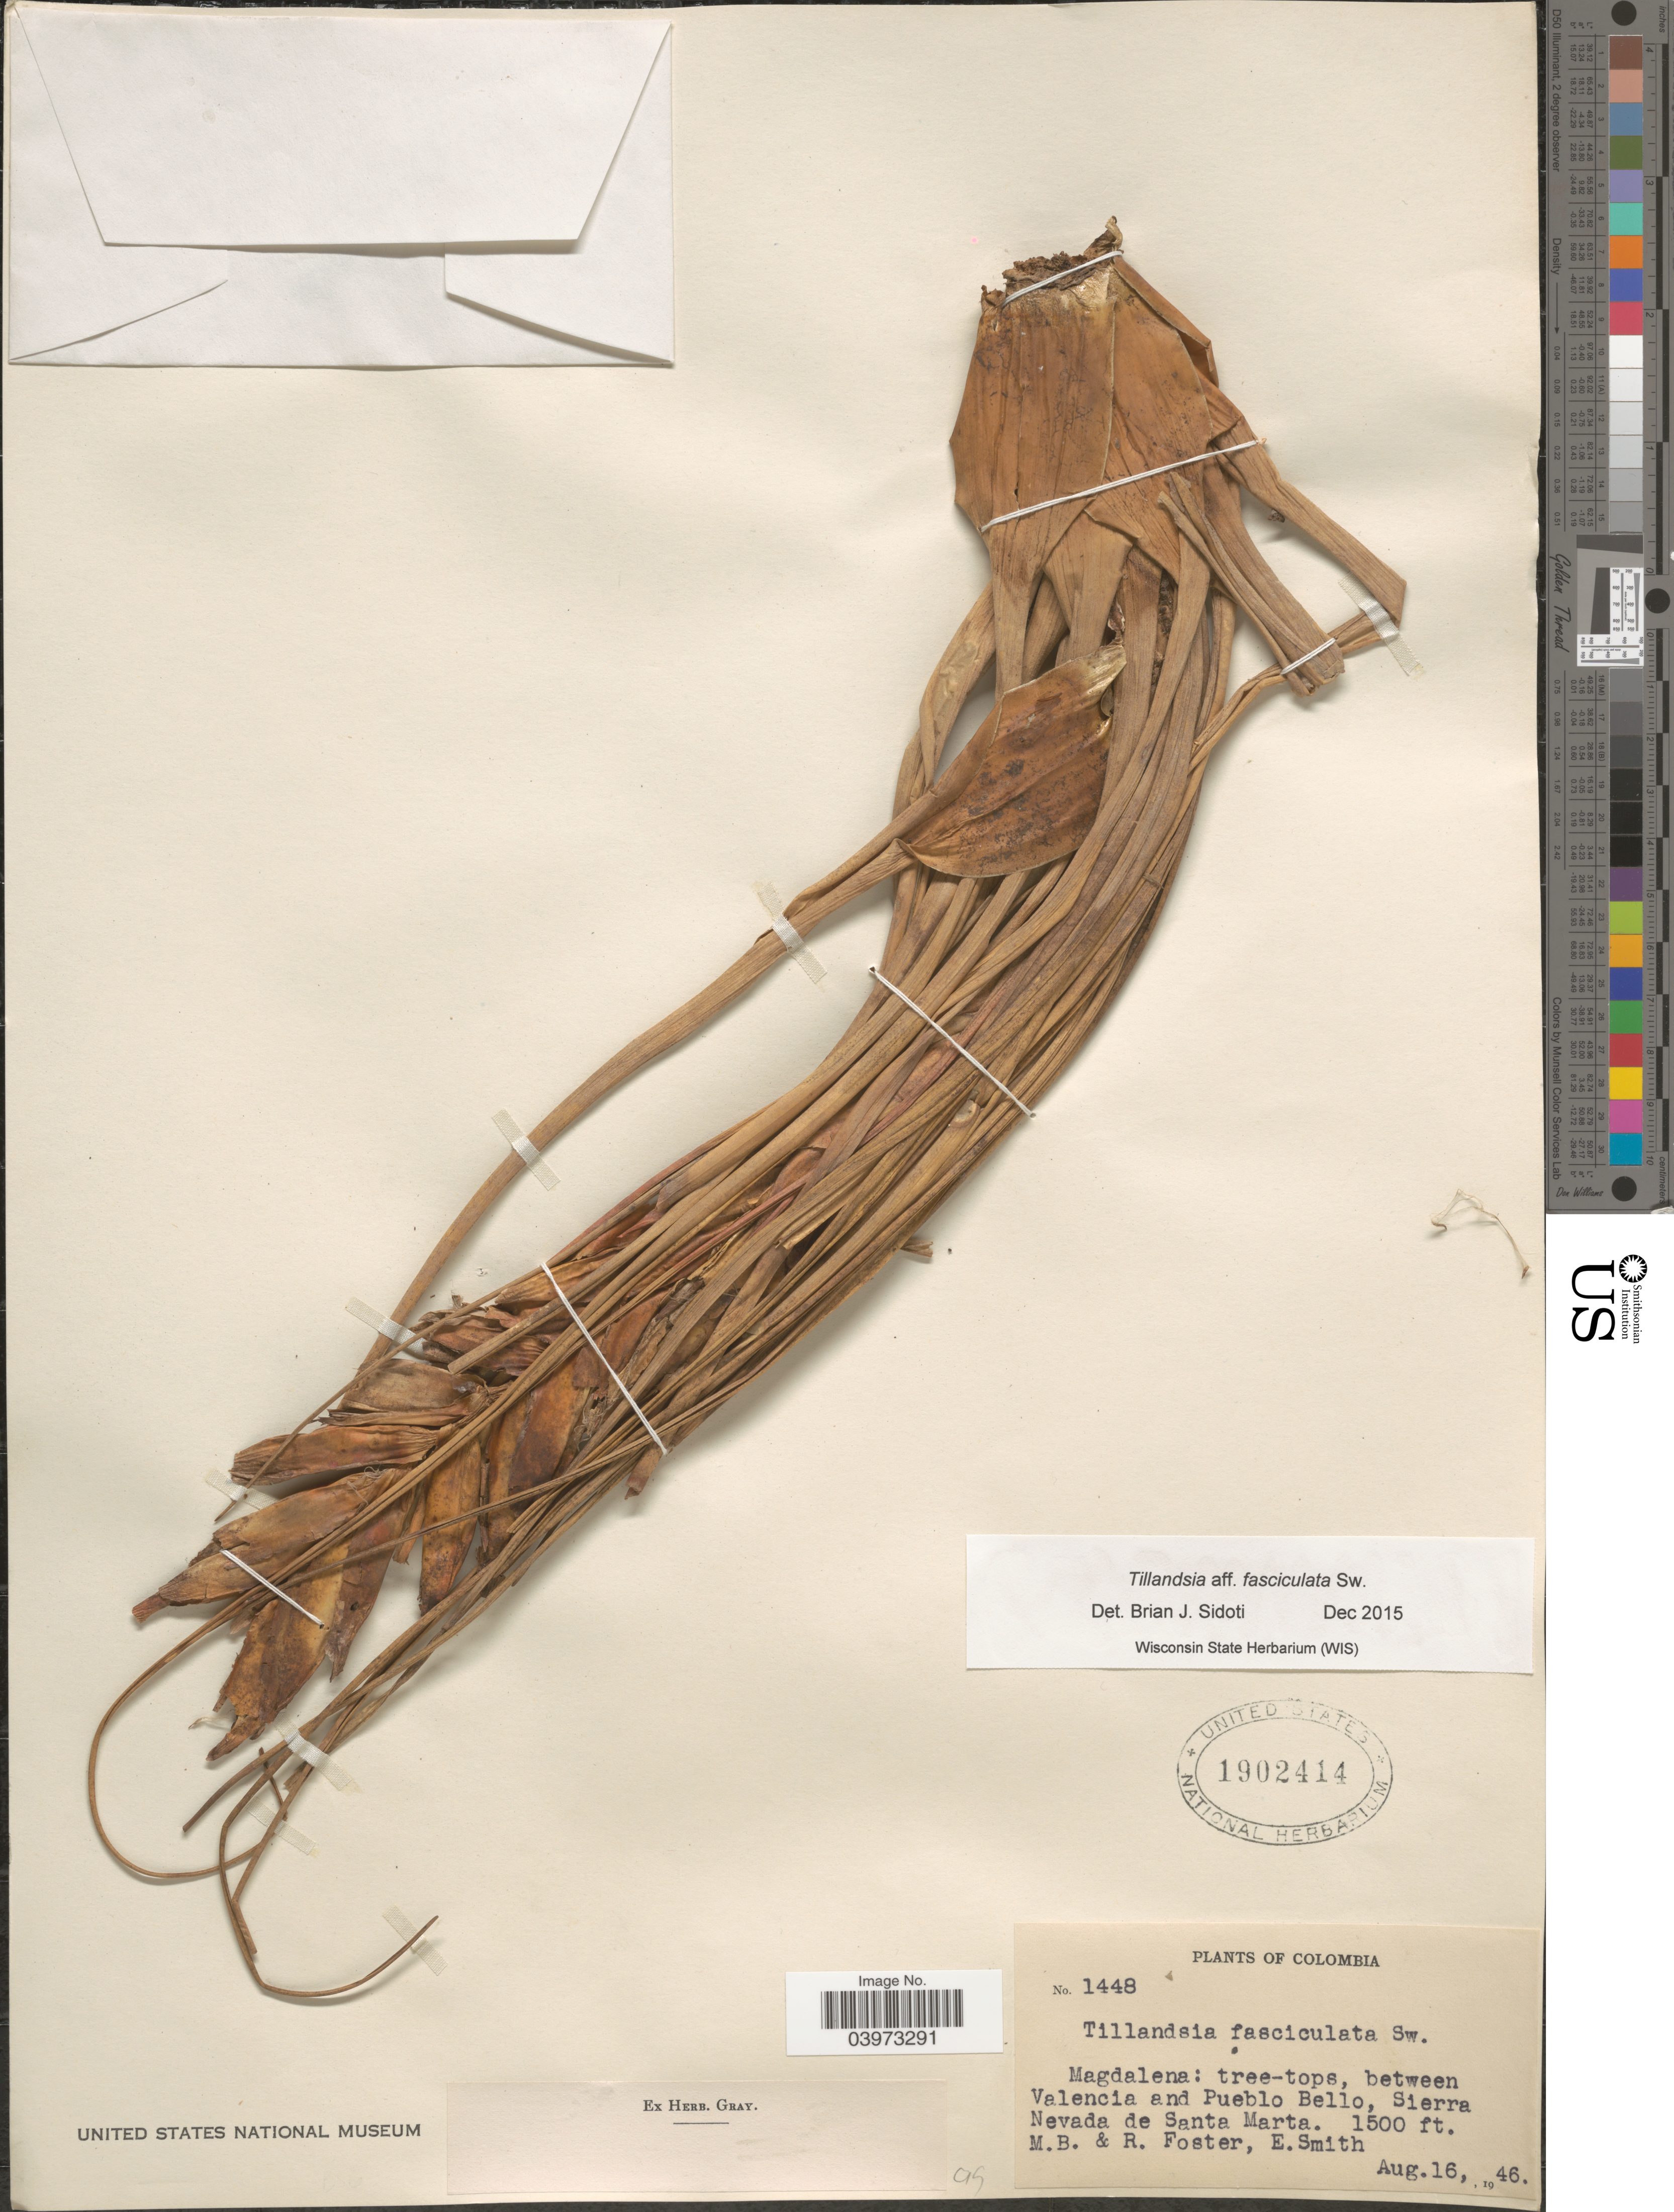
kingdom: Plantae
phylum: Tracheophyta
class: Liliopsida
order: Poales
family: Bromeliaceae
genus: Tillandsia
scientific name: Tillandsia fasciculata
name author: Sw.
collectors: M. B. Foster, R. Foster & E. Smith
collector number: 1448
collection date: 1946-08-16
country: Colombia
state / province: Magdalena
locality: Tree-tops, between Valencia and Pueblo Bello, Sierra Nevada de Santa Marta.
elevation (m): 457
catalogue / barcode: US 1902414